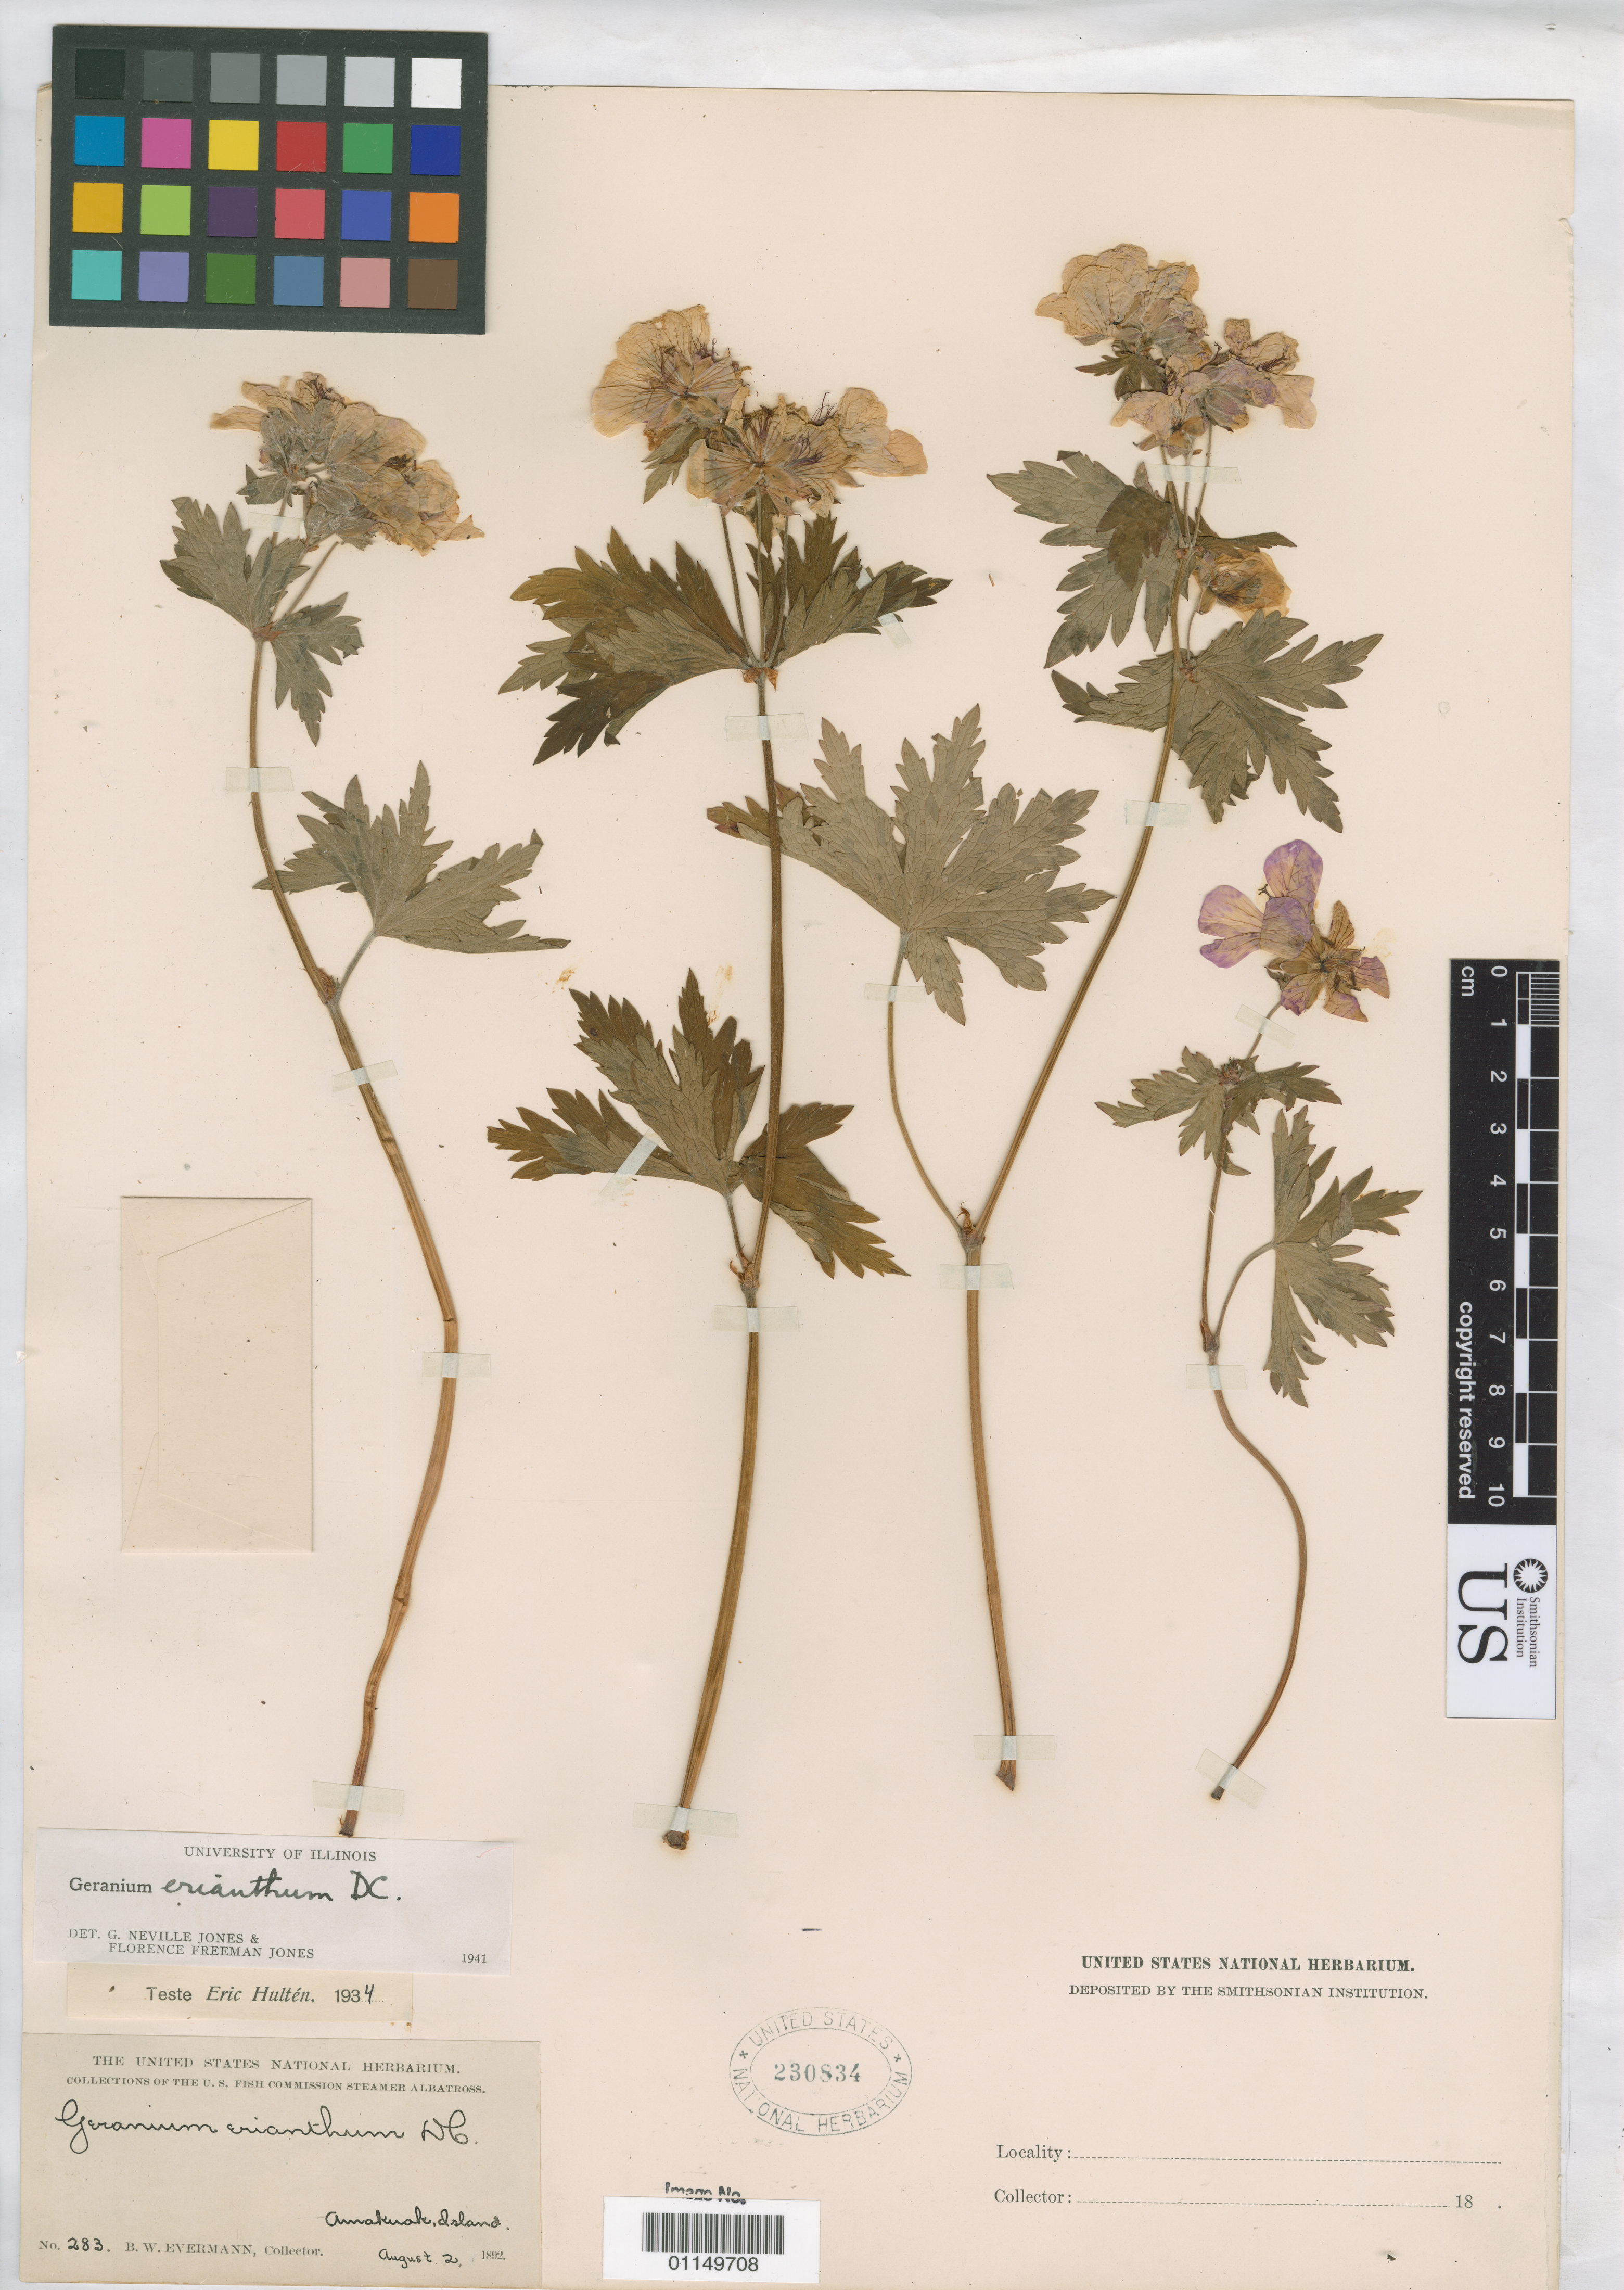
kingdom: Plantae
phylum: Tracheophyta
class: Magnoliopsida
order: Geraniales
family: Geraniaceae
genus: Geranium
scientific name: Geranium erianthum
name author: DC.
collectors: B. W. Evermann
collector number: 283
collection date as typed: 02 Aug 1892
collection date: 1892-08-02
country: United States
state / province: Alaska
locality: Amaknak Island.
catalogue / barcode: US 230834